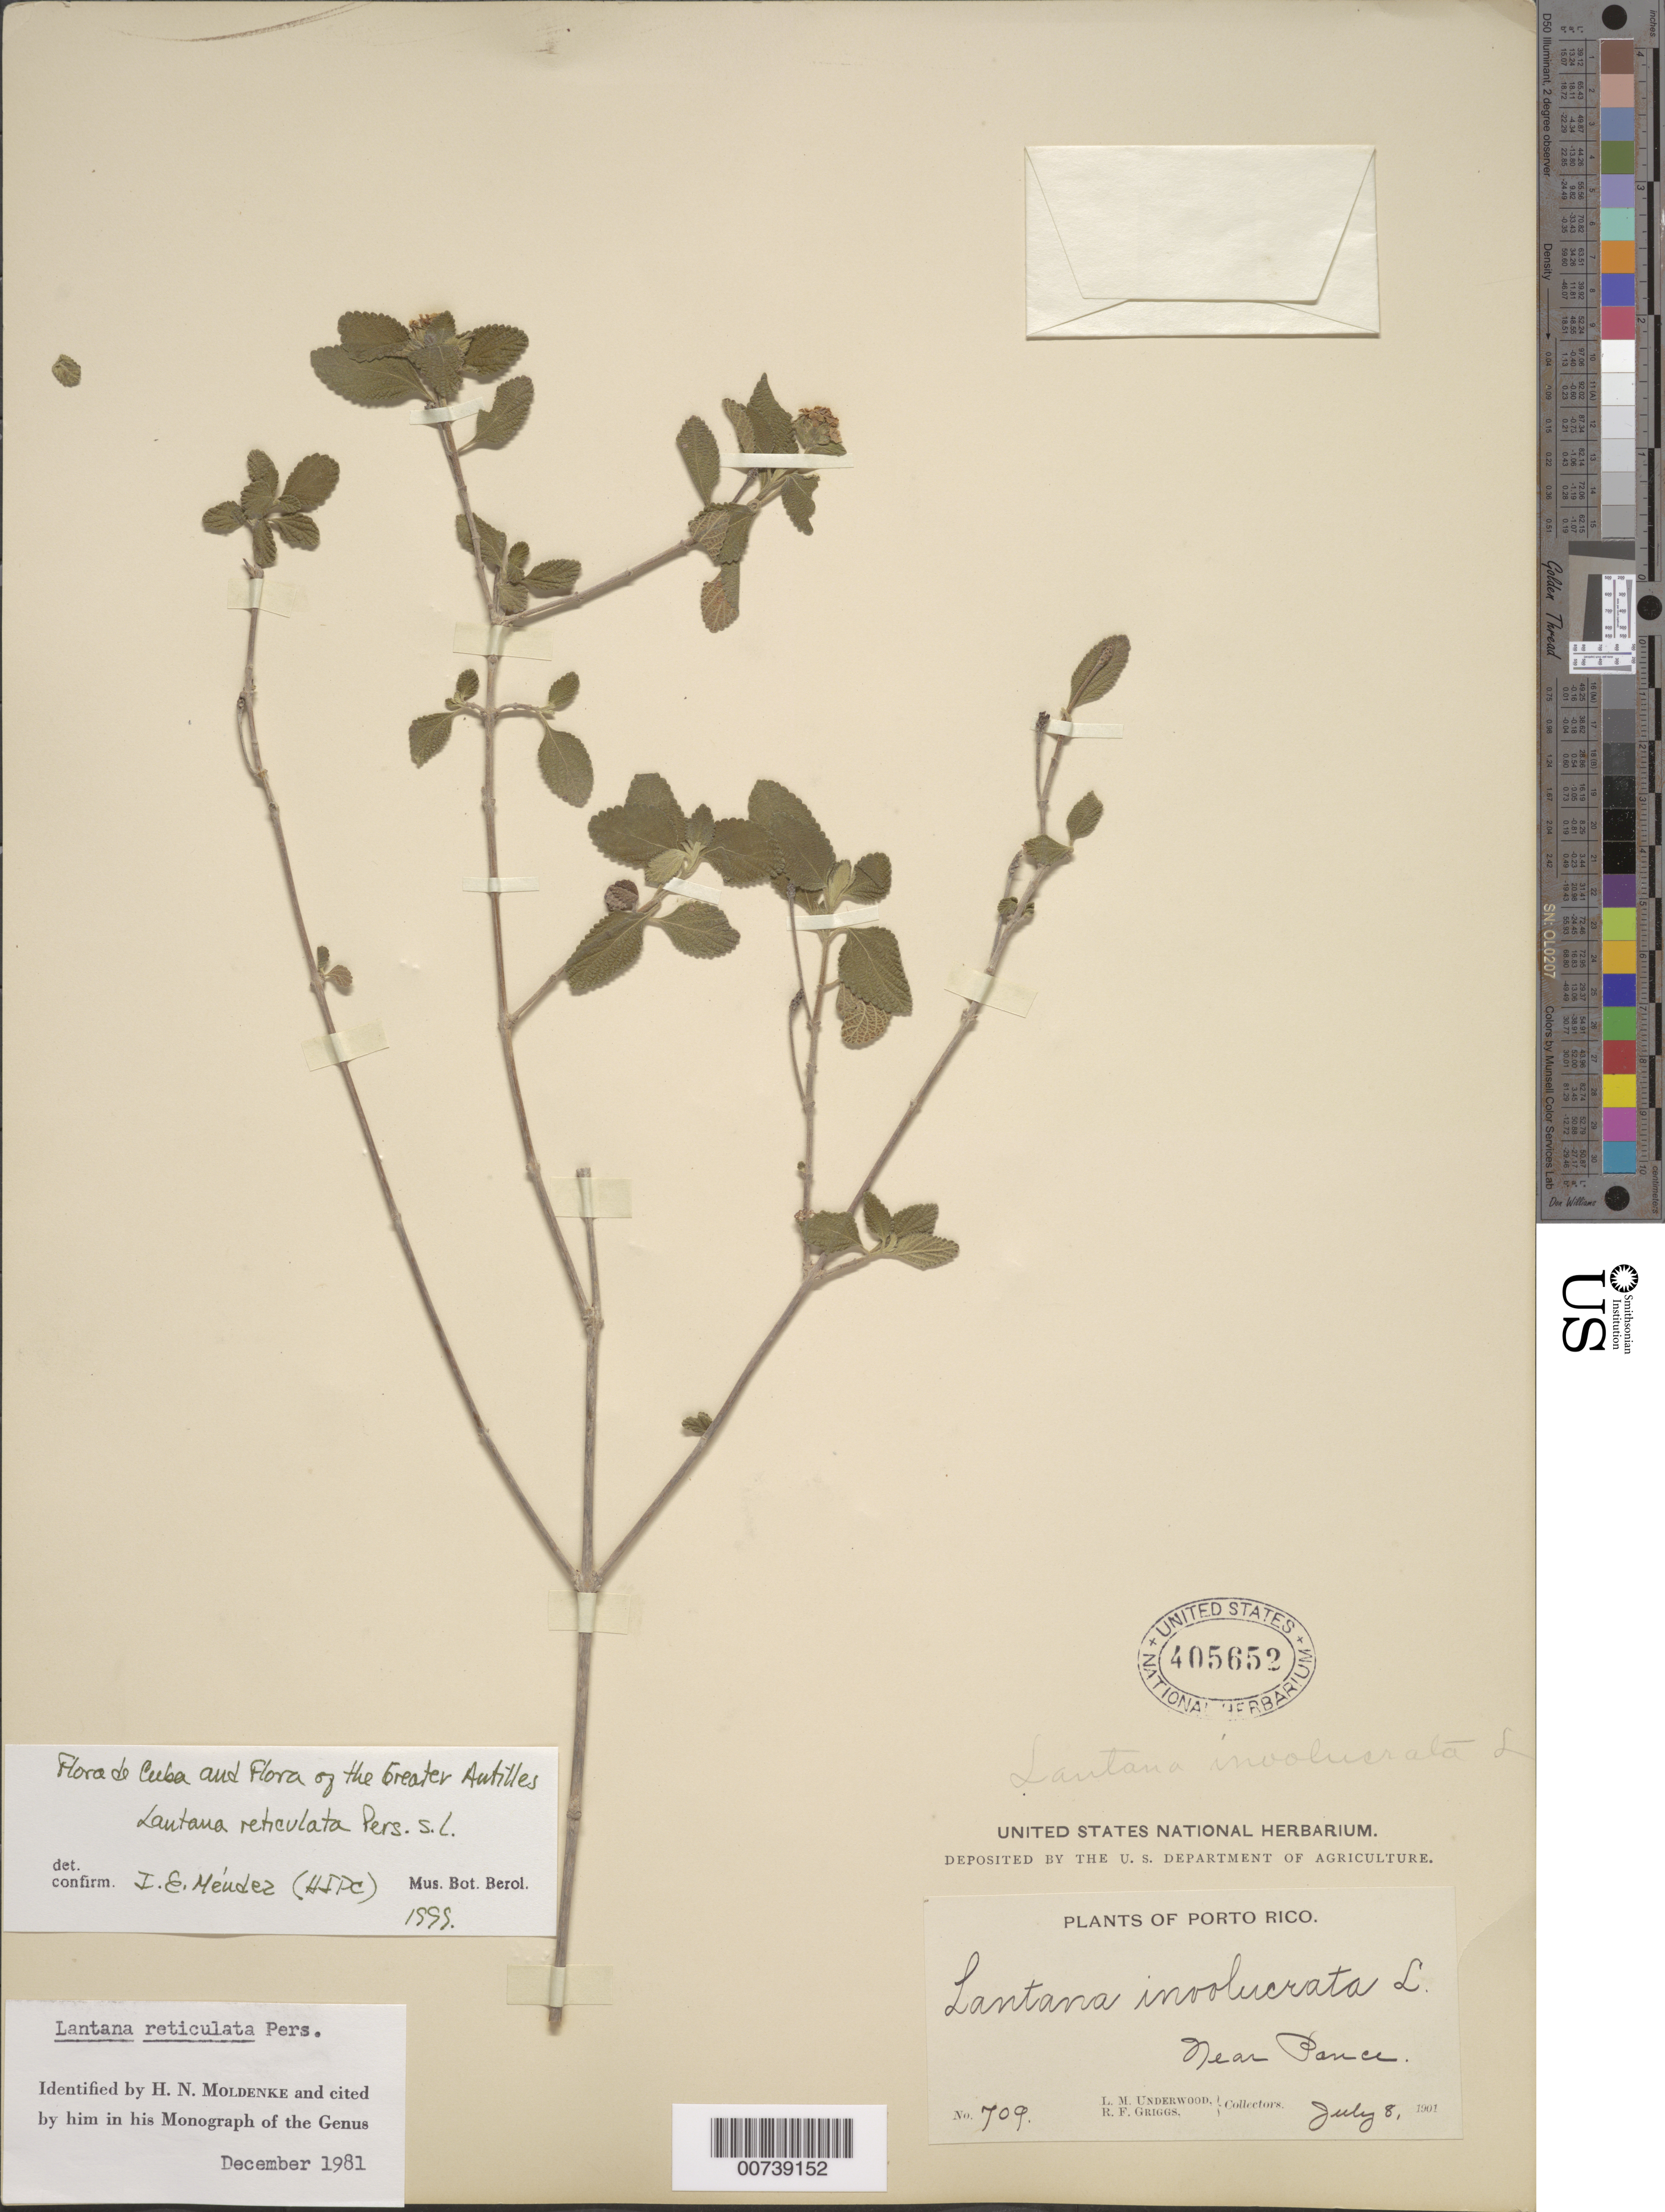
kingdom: Plantae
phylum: Tracheophyta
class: Magnoliopsida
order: Lamiales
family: Verbenaceae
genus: Lantana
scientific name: Lantana reticulata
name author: Pers.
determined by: Méndez, Isidro E., (HIPC)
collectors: L. M. Underwood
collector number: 709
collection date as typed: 08 Jul 1901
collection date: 1901-07-08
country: Puerto Rico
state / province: Ponce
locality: Near Ponce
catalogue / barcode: US 405652